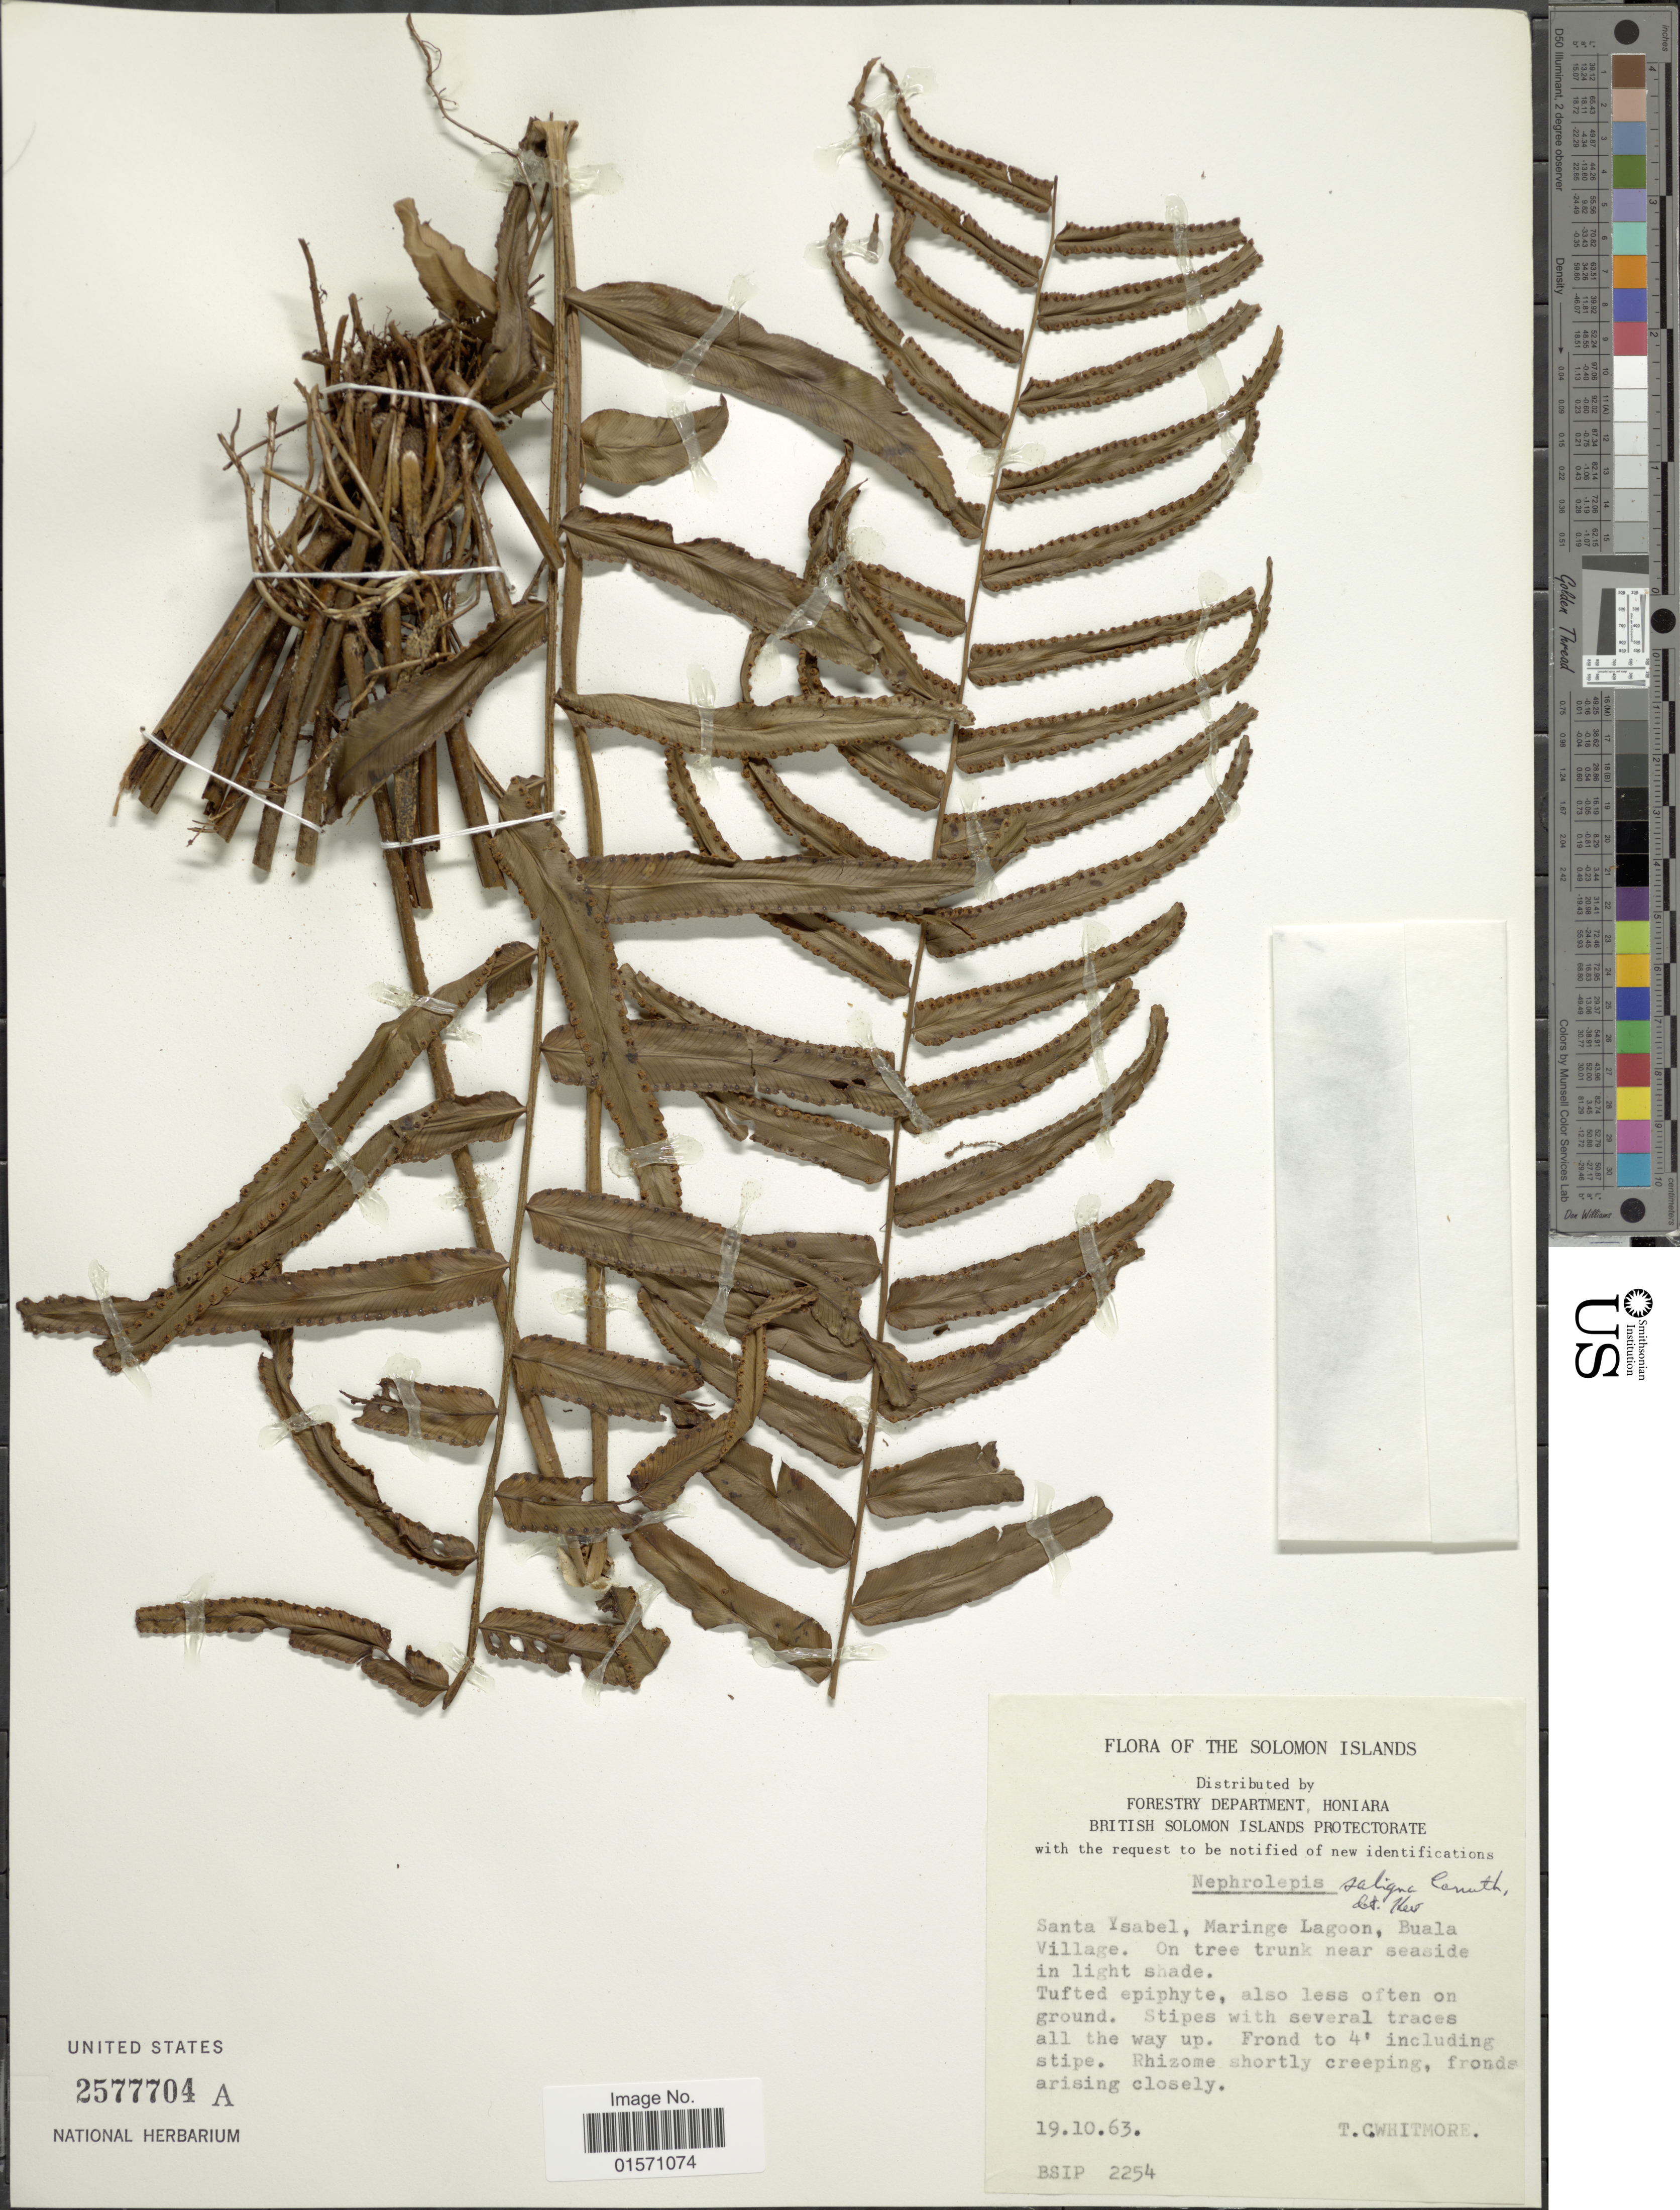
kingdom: Plantae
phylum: Tracheophyta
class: Polypodiopsida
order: Polypodiales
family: Nephrolepidaceae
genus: Nephrolepis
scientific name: Nephrolepis saligna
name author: Cav.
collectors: T. C. Whitmore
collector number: BSIP 2254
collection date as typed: Transcribed d/m/y: 19/10/63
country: Solomon Islands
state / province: Solomon Islands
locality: Santa Ysabel, Maringe Lagoon, Buala Village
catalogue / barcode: US 2577704A